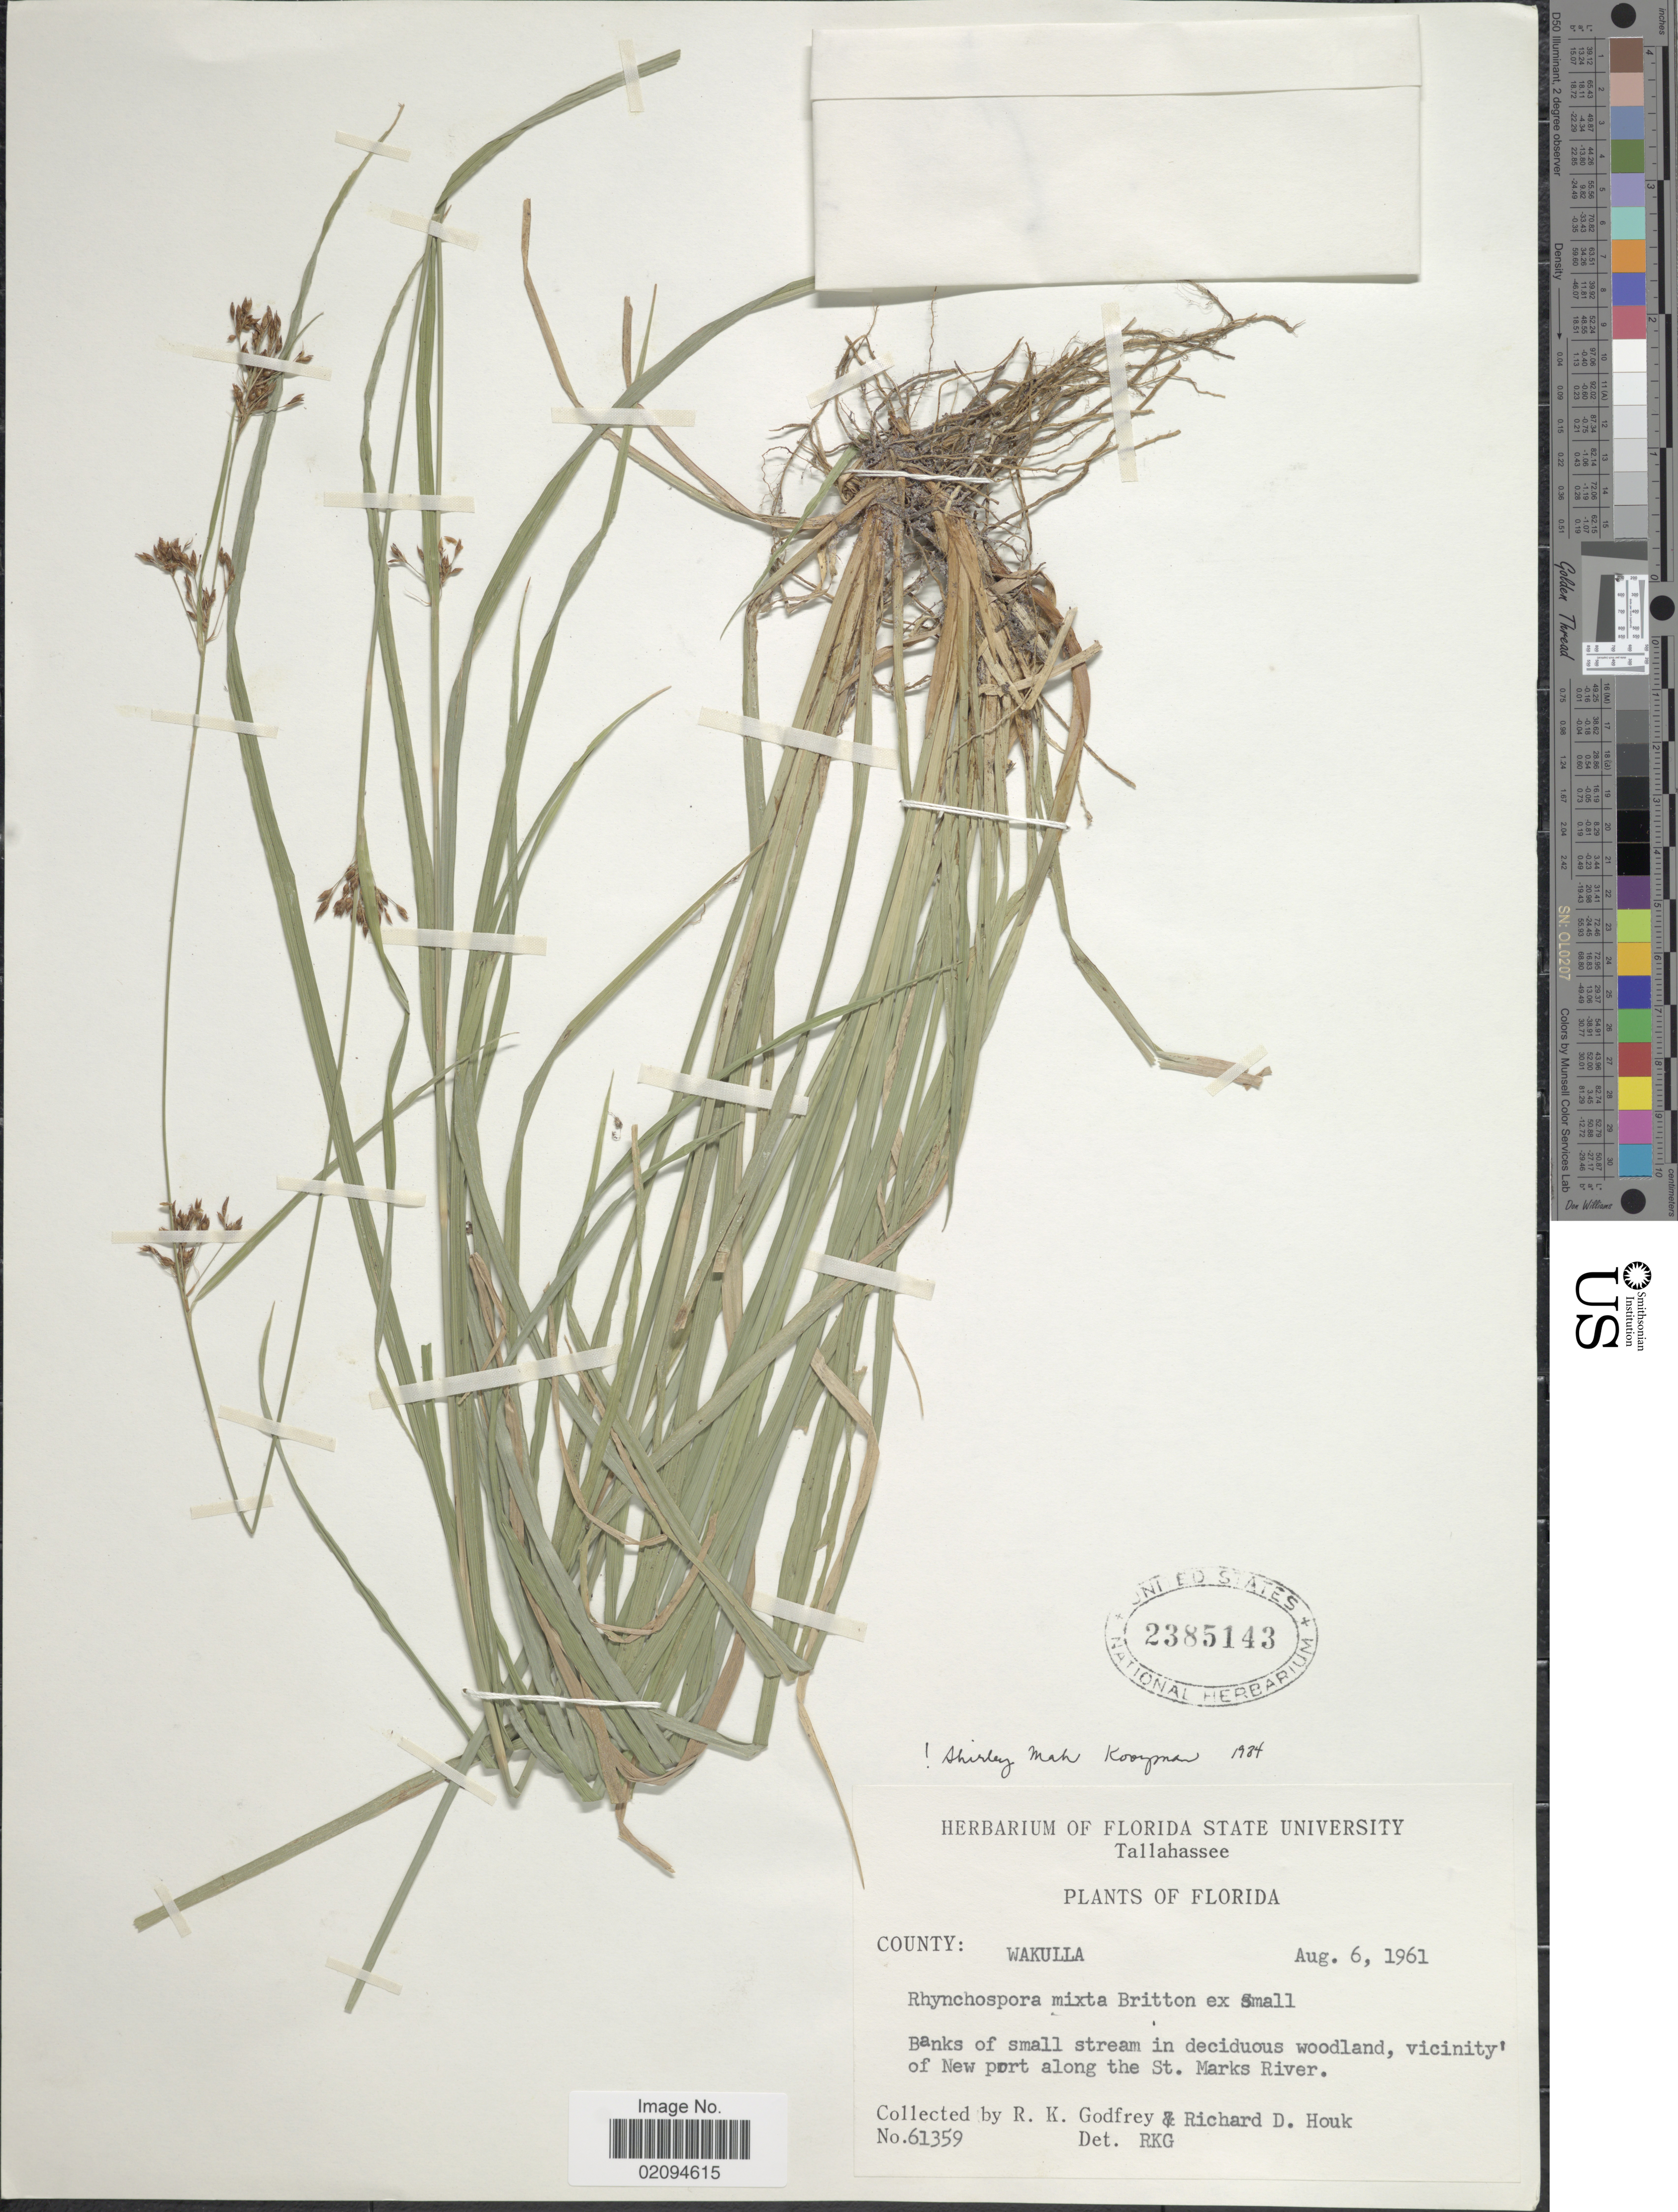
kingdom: Plantae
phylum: Tracheophyta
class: Liliopsida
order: Poales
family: Cyperaceae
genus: Rhynchospora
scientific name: Rhynchospora mixta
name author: Britton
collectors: R. K. Godfrey & R. Houk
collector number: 61359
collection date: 1961-08-06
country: United States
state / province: Florida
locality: County: Wakulla, vicinity of New port along the St. Marks River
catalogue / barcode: US 2385143